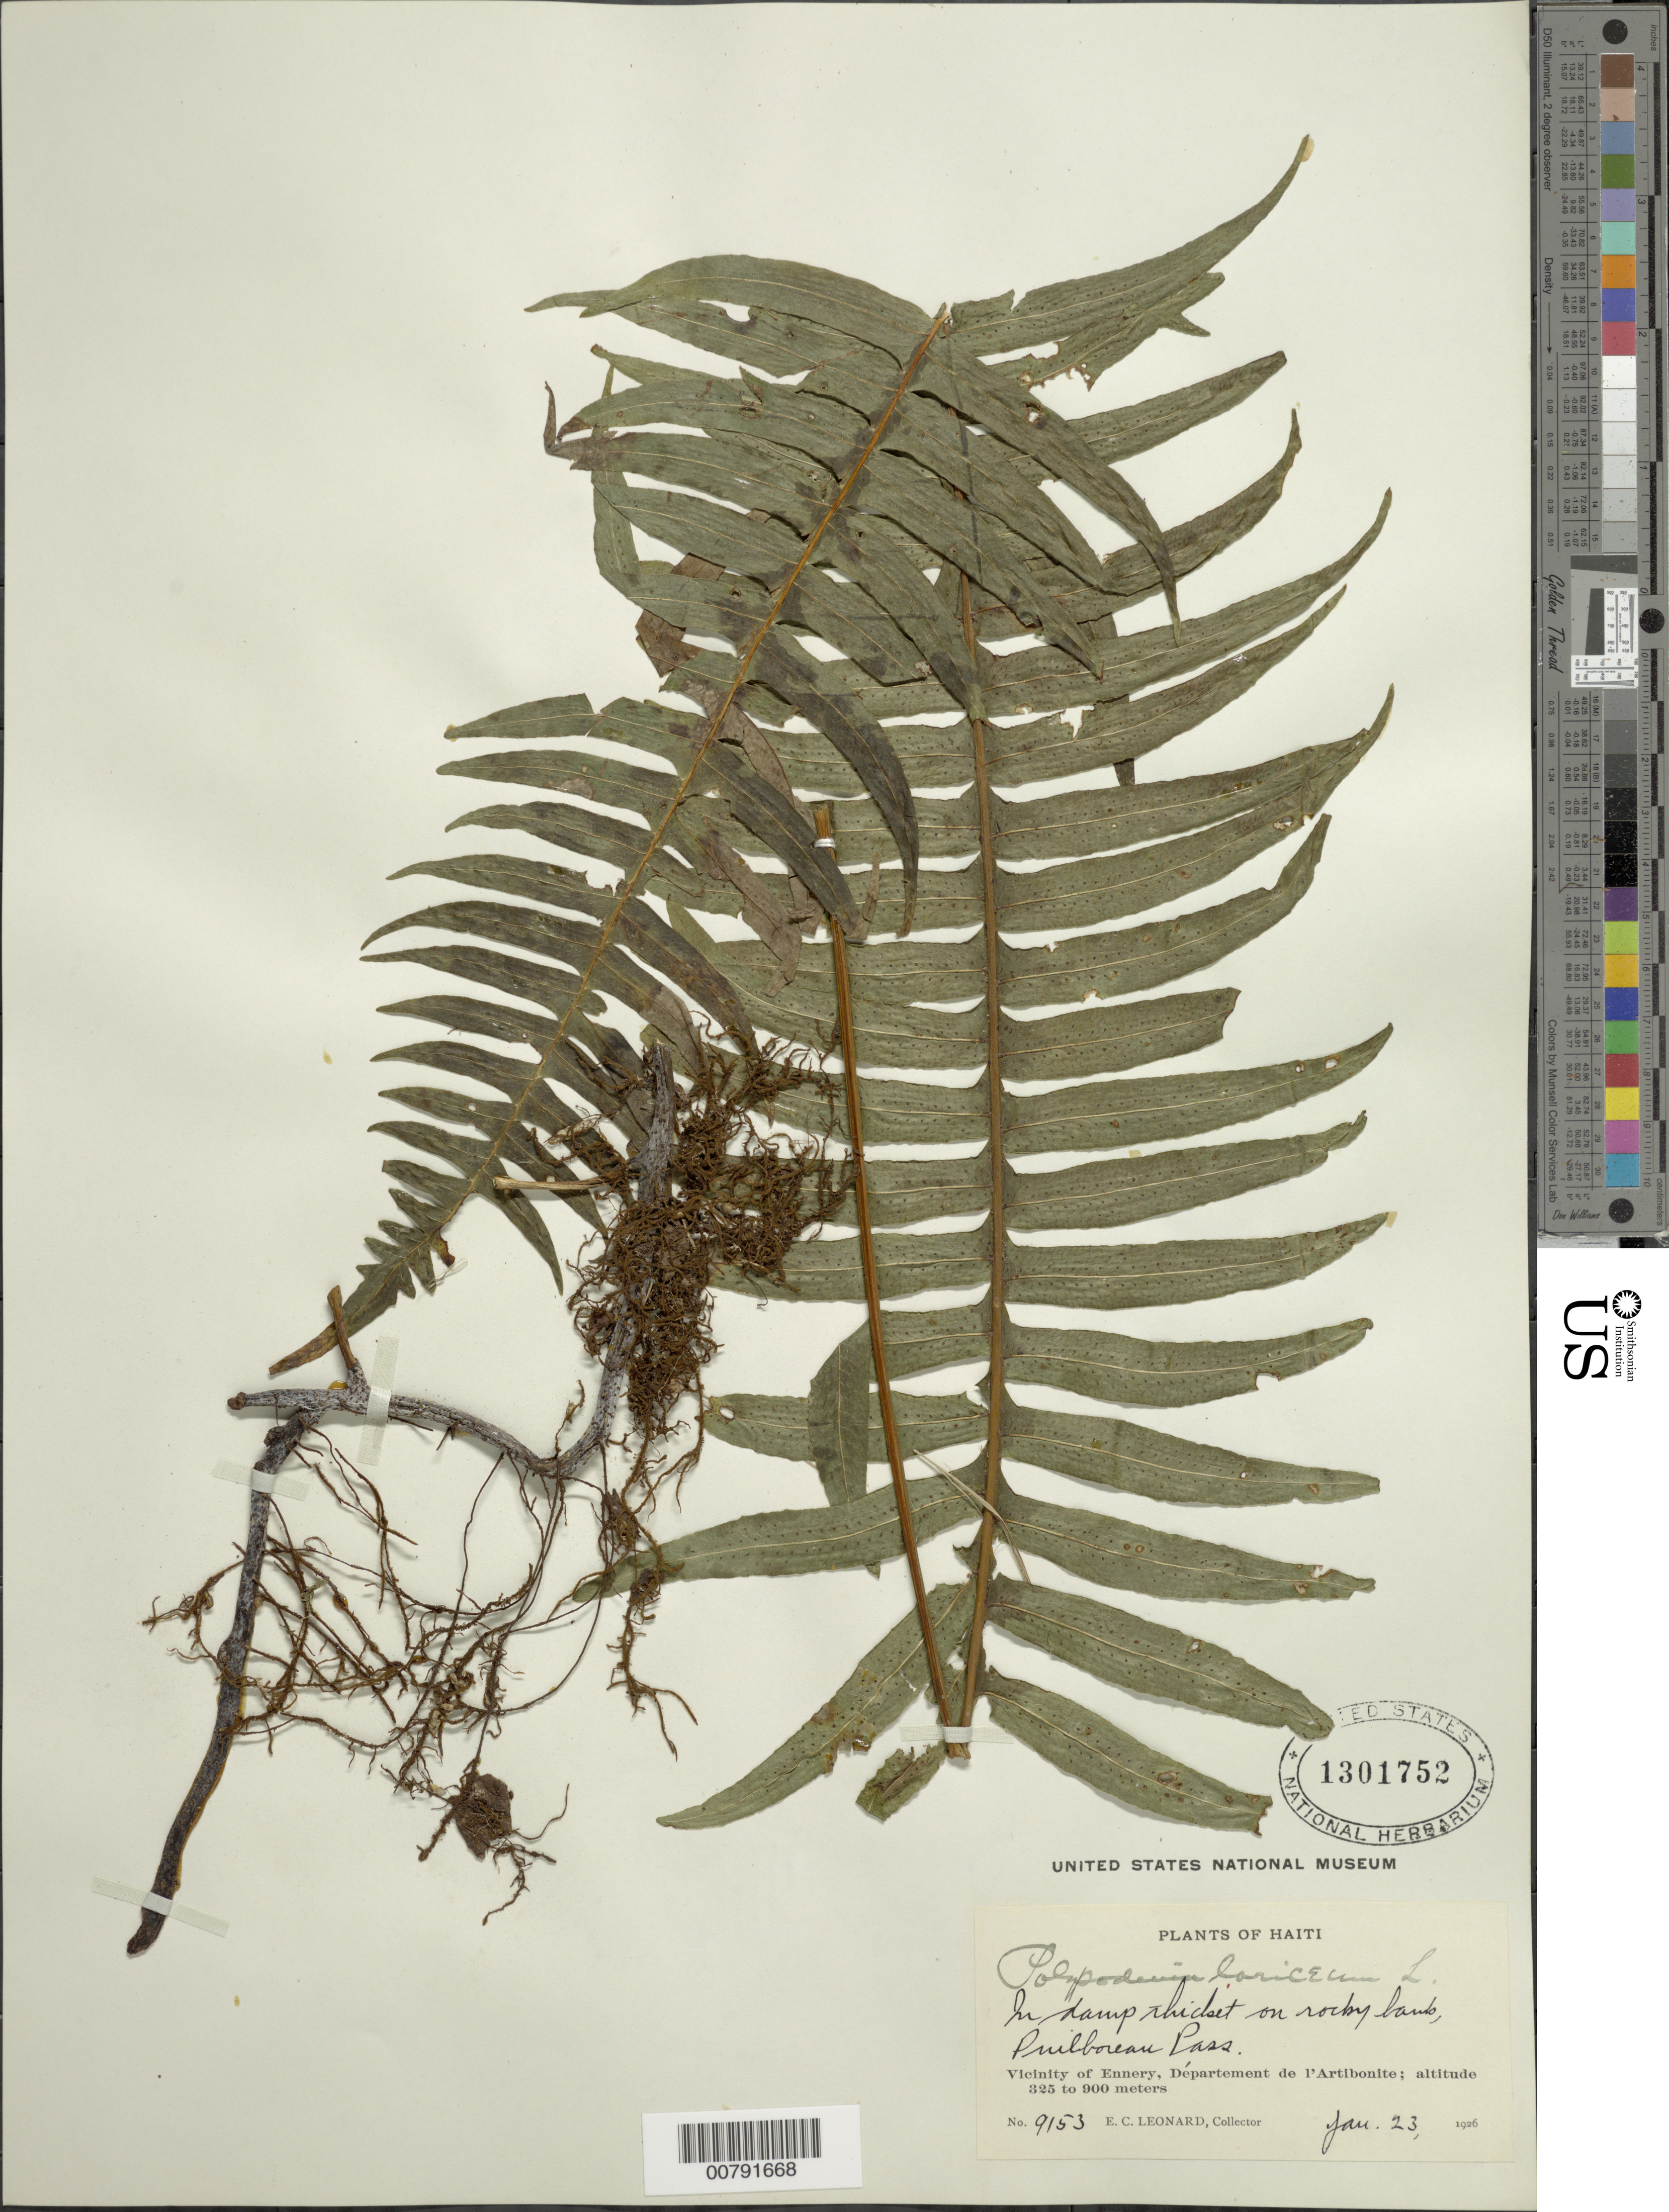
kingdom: Plantae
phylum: Tracheophyta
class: Polypodiopsida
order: Polypodiales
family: Polypodiaceae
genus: Serpocaulon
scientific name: Serpocaulon loriceum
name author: (L.) A.R. Sm.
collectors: E. C. Leonard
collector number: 9153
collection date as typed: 23 Jan 1926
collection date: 1926-01-23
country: Haiti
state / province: Artibonite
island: Hispaniola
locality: Ennery vicinity, Puilboreau Pass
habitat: In damp thicket on rocky bank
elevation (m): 325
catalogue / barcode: US 1301752